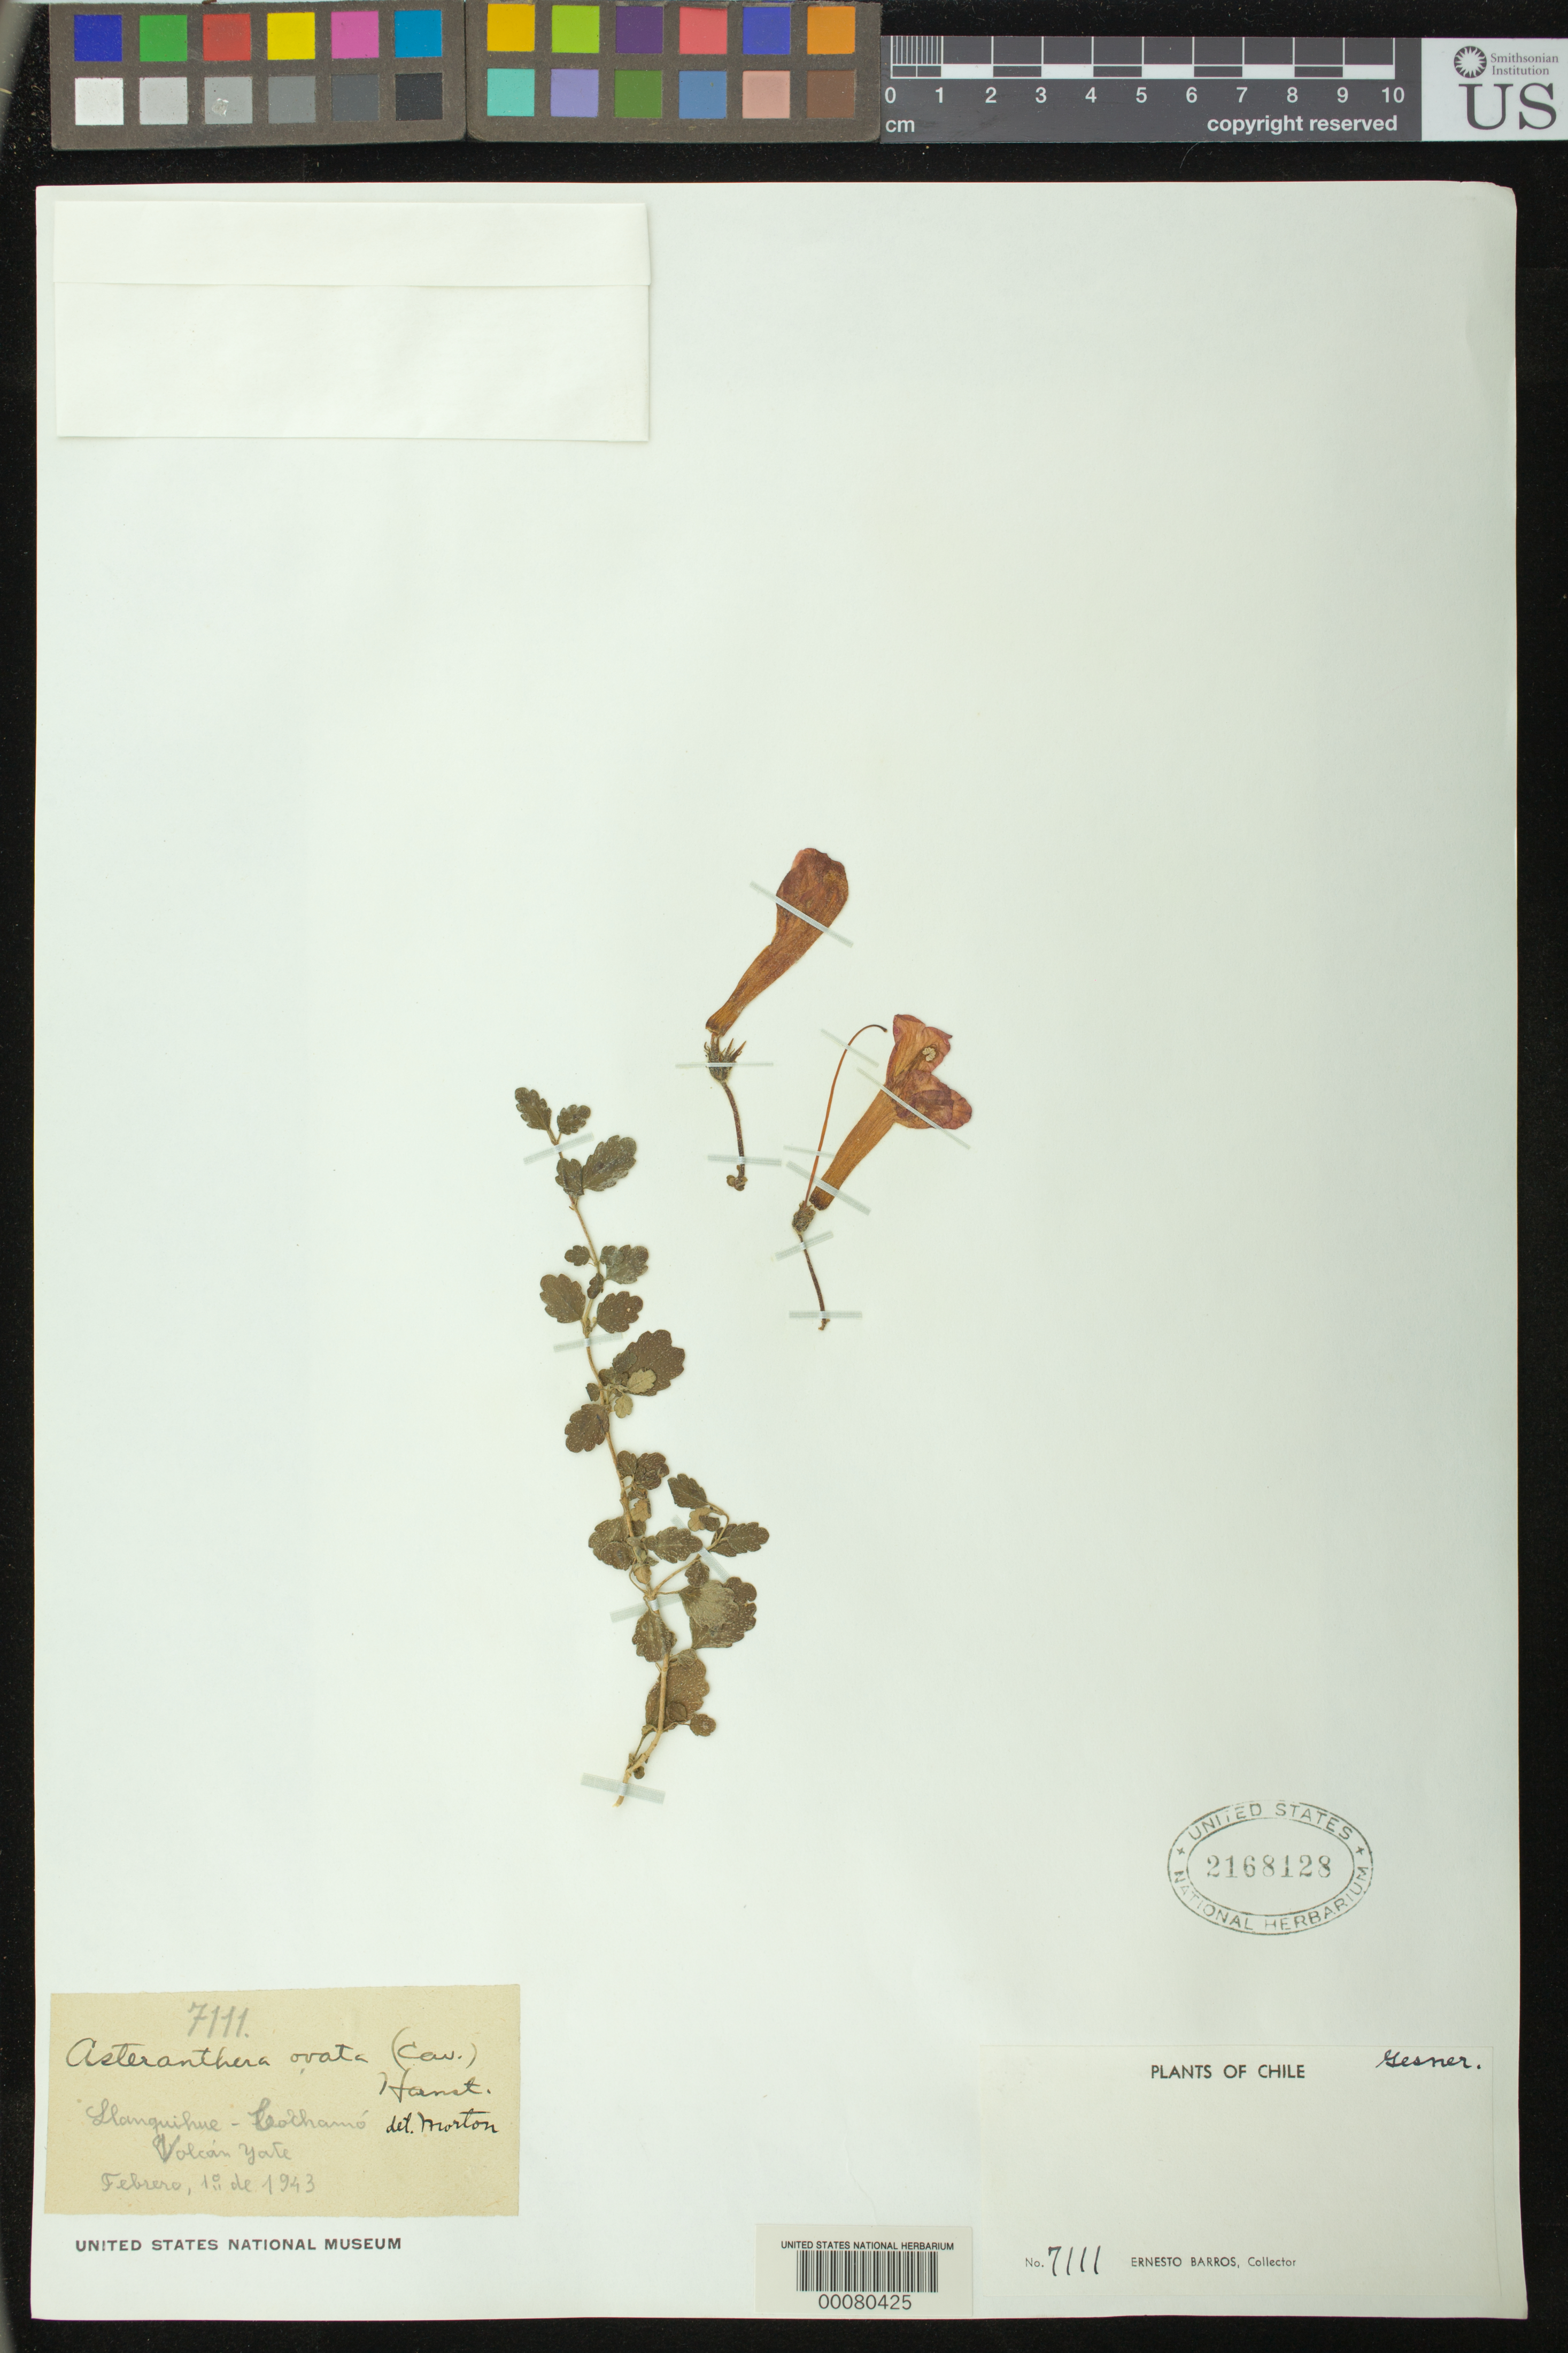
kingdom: Plantae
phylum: Tracheophyta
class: Magnoliopsida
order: Lamiales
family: Gesneriaceae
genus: Asteranthera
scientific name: Asteranthera ovata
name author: (Cav.) Hanst.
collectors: E. Barros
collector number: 7111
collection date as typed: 01 Feb 1943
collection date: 1943-02-01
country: Chile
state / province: Los Lagos (X)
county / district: Llanquihue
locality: Cothame, Volcan Yate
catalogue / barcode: US 2168128